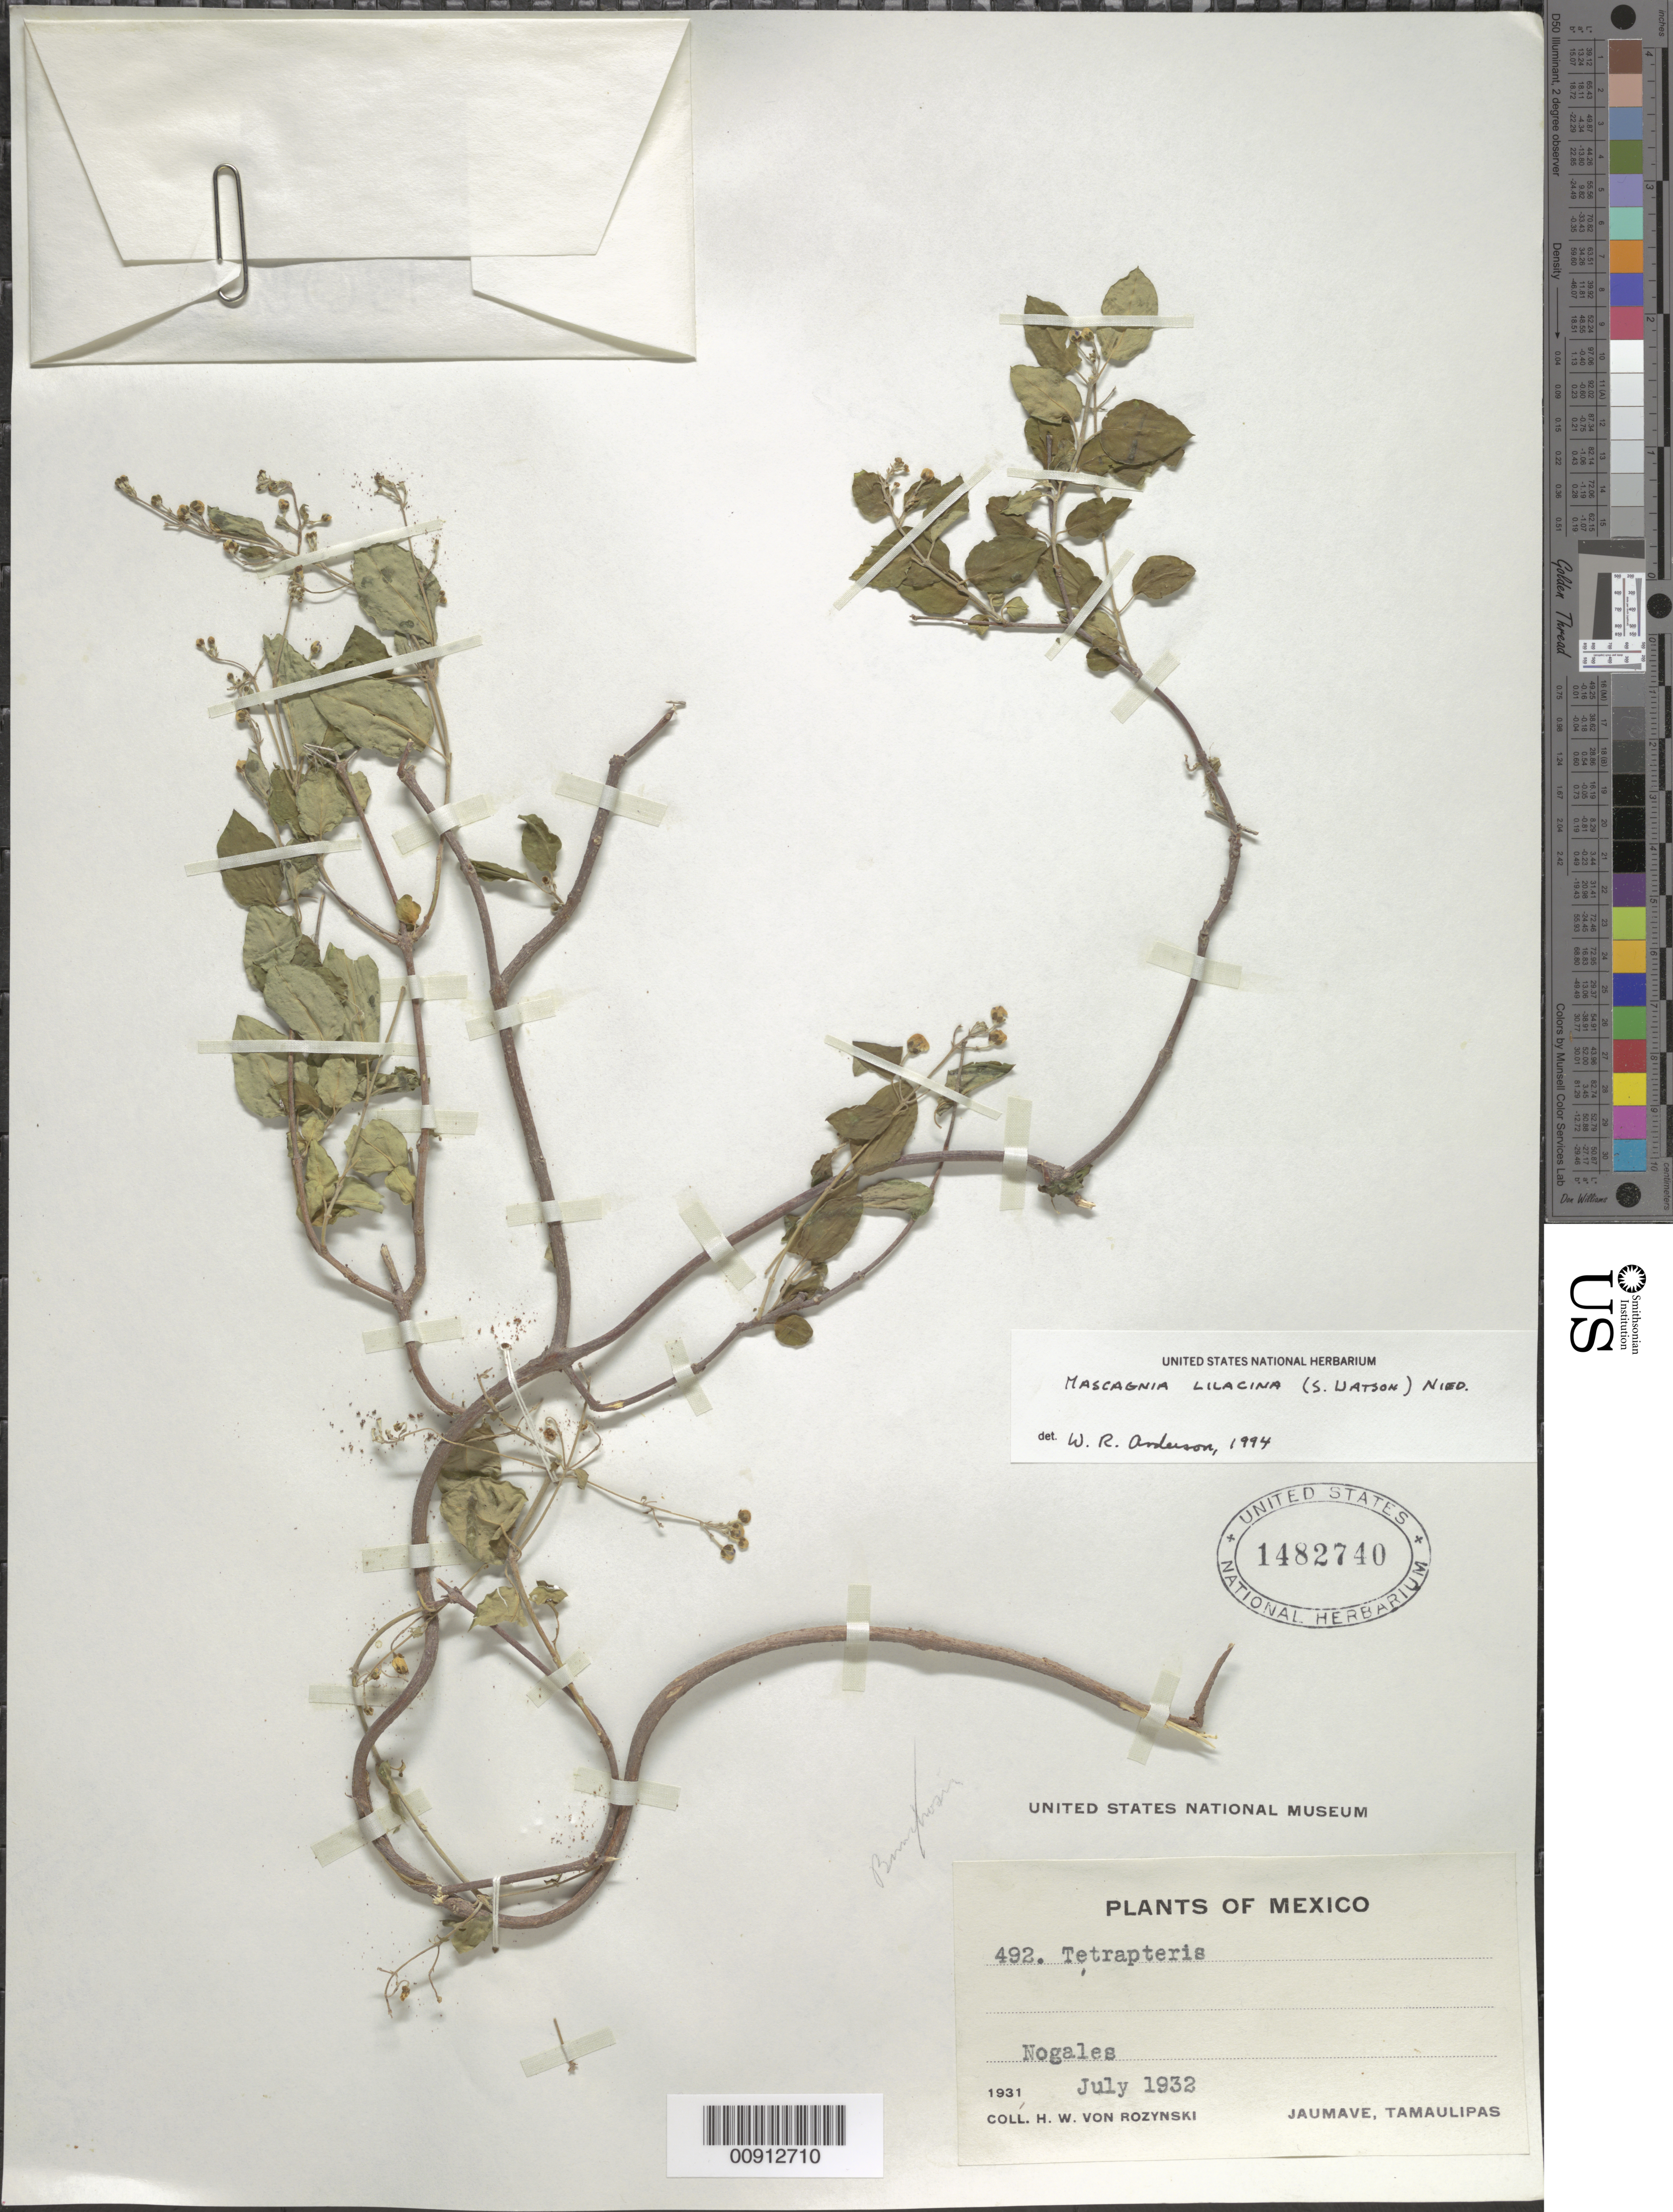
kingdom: Plantae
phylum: Tracheophyta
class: Magnoliopsida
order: Malpighiales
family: Malpighiaceae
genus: Mascagnia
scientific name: Mascagnia lilacina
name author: (S. Watson) Nied.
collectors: Rozynski, H. W. von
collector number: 492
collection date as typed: Jul 1932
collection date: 1932-07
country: Mexico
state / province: Tamaulipas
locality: Nogales, Jaumave, Tamaulipas.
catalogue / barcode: US 1482740